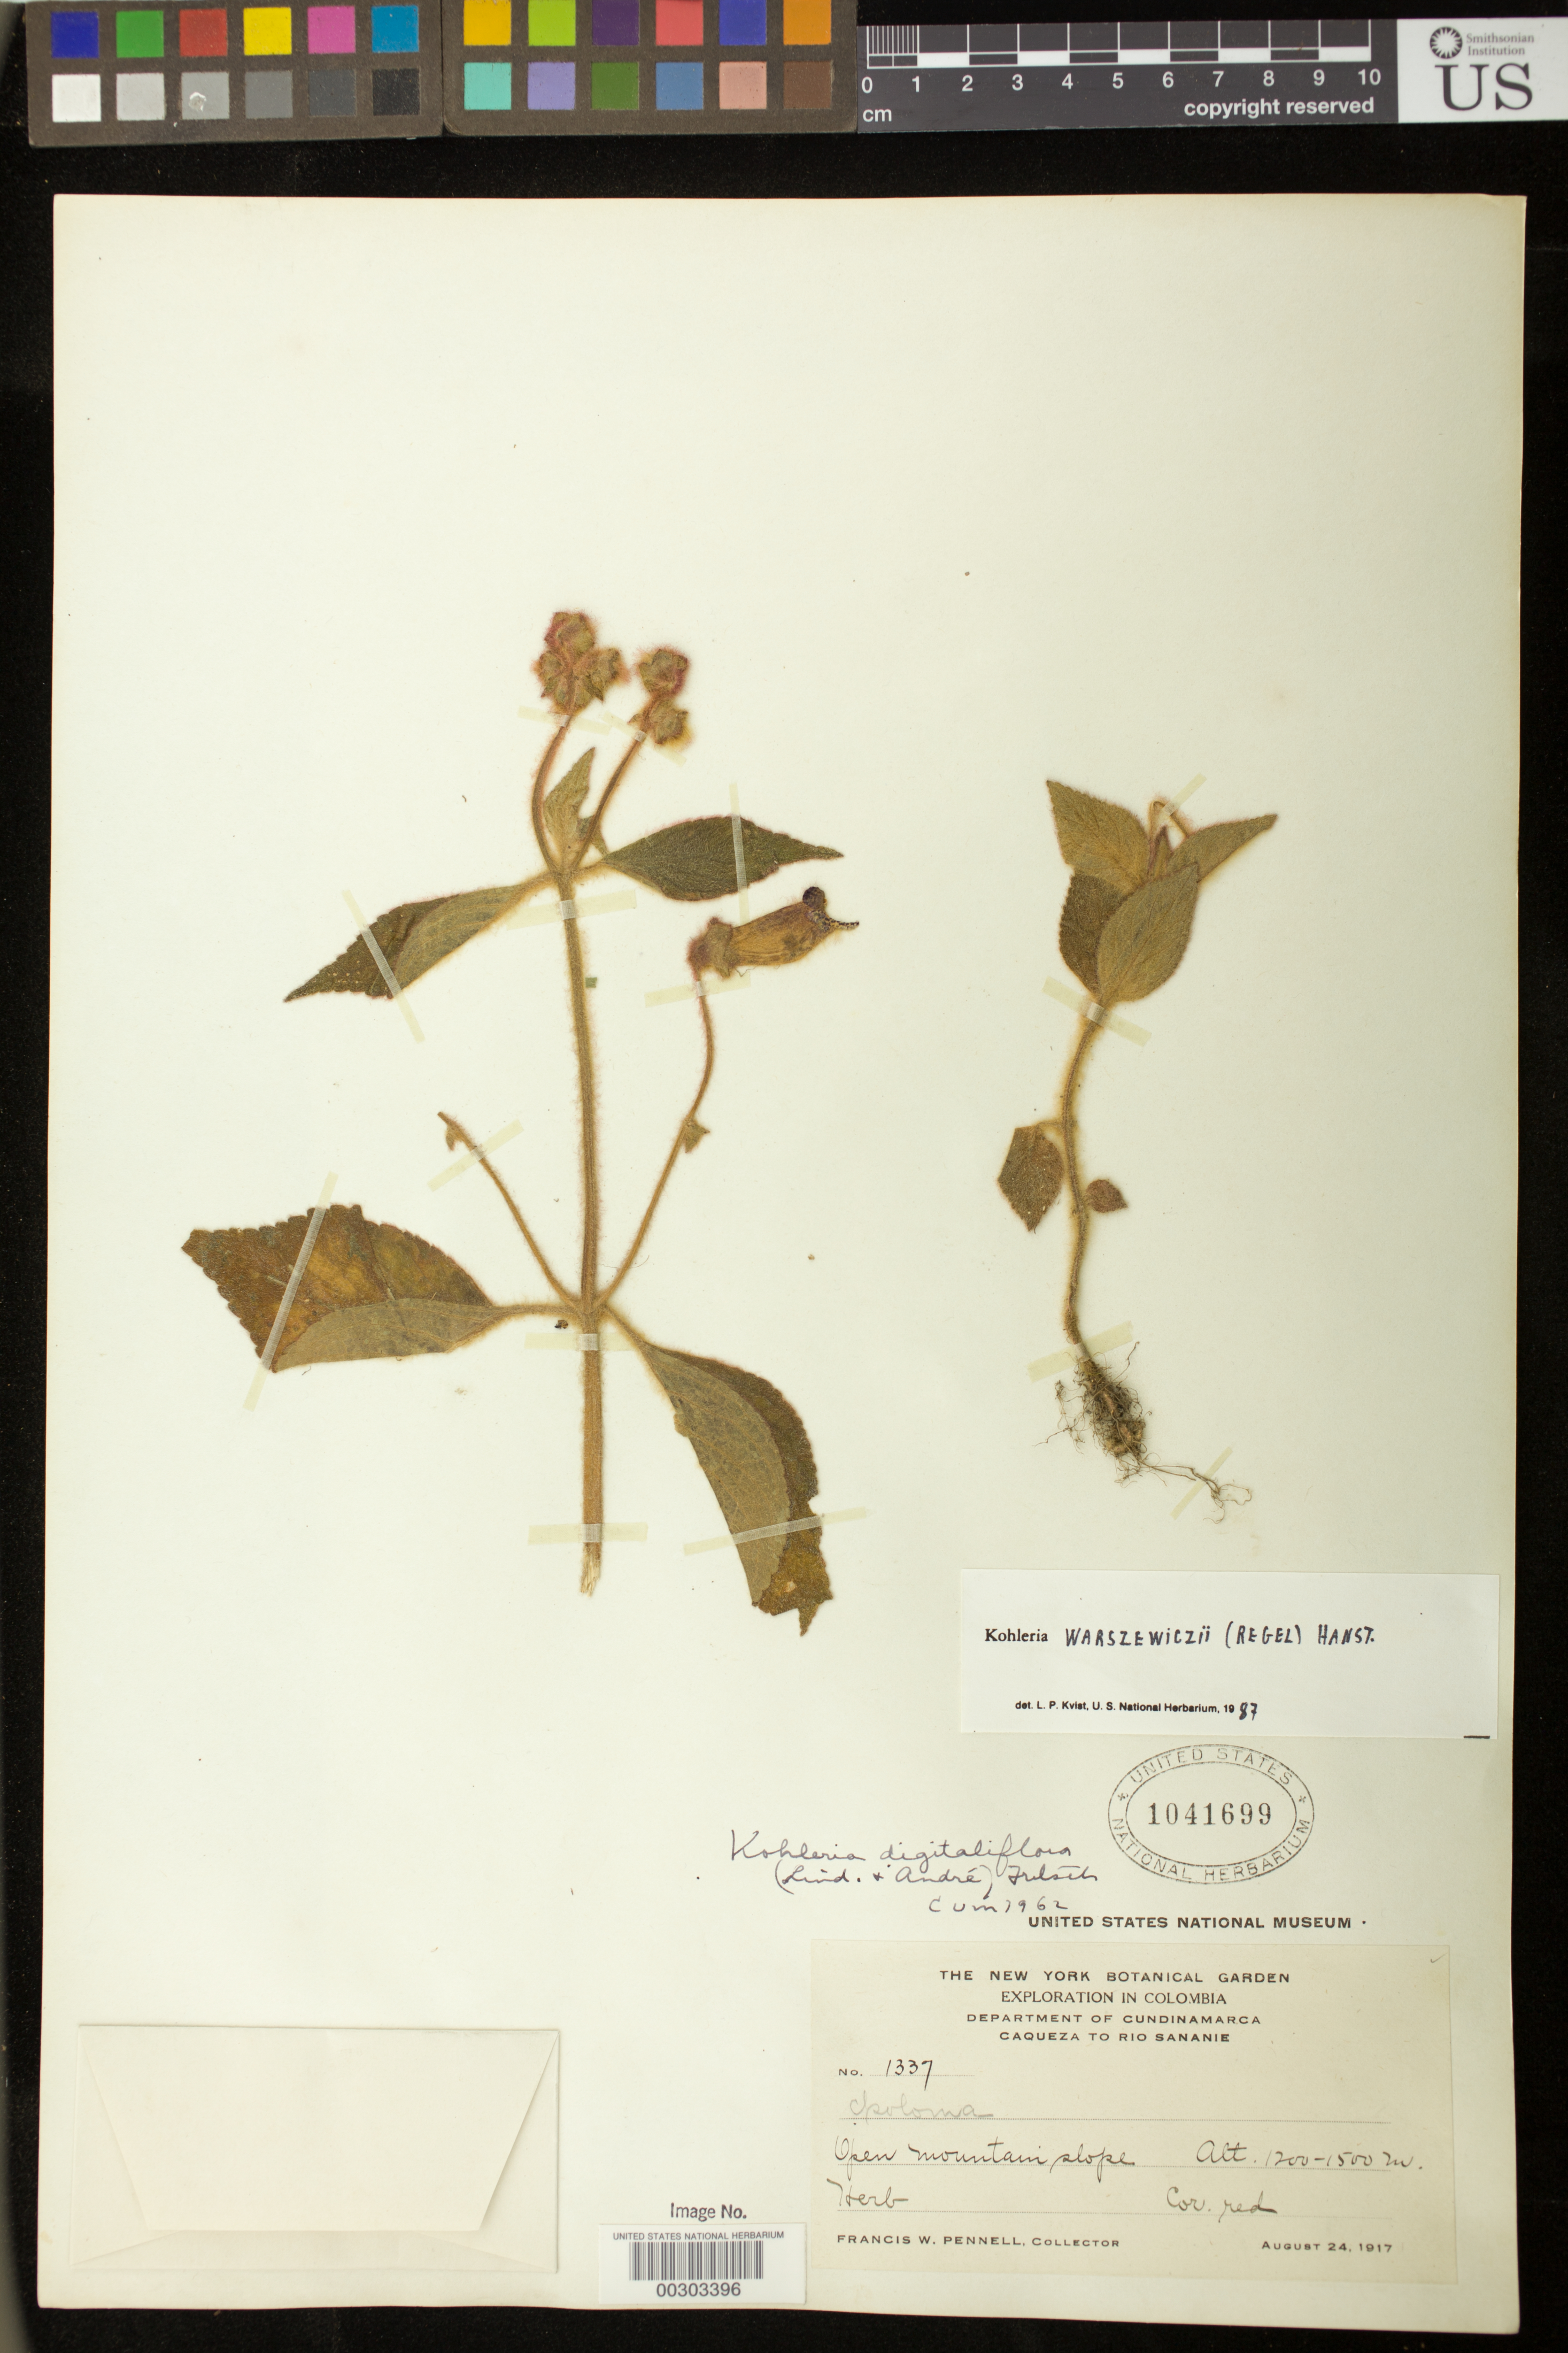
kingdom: Plantae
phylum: Tracheophyta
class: Magnoliopsida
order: Lamiales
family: Gesneriaceae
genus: Kohleria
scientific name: Kohleria warszewiczii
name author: (Regel) Hanst.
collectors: F. W. Pennell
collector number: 1337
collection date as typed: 24 Aug 1917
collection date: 1917-08-24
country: Colombia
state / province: Cundinamarca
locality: Caqueza to Rio Sananie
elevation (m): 1200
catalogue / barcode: US 1041699